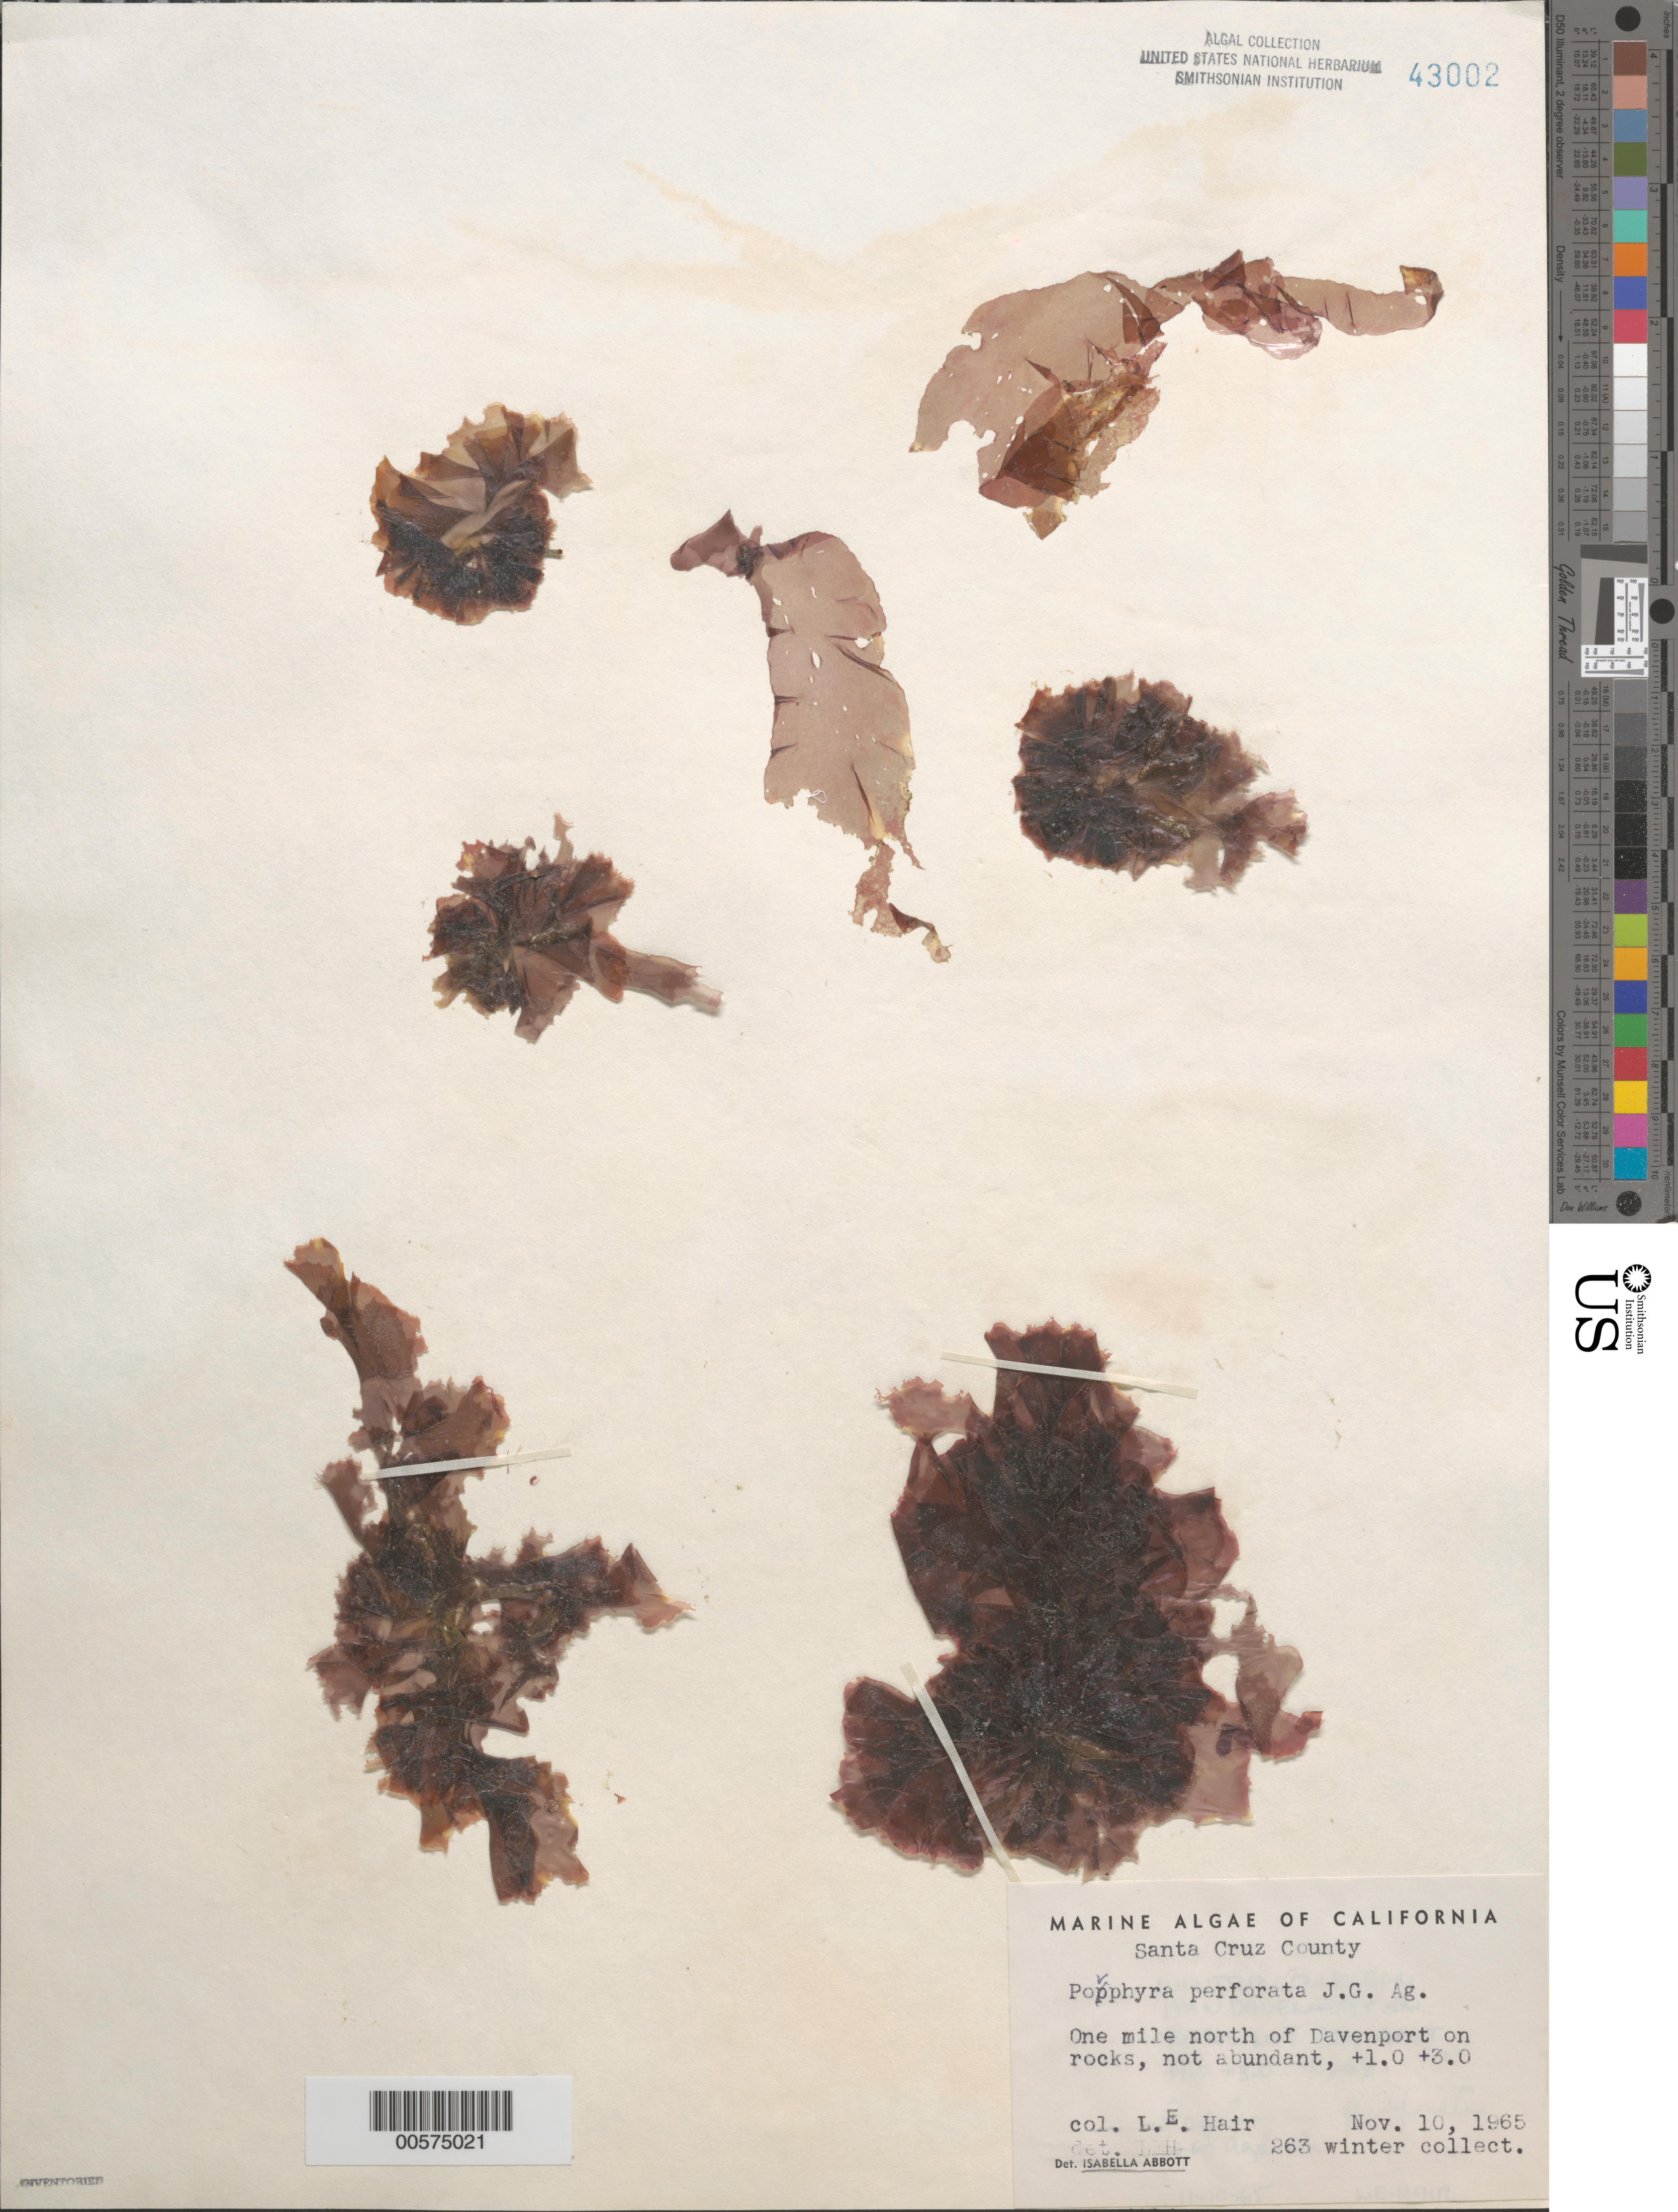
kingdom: Plantae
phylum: Rhodophyta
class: Bangiophyceae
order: Bangiales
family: Bangiaceae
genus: Pyropia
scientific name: Pyropia perforata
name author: (J. Agardh) S.C. Lindstrom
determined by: Algae name updating Project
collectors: L. Hair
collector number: Leh 263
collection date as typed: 10 Nov 1965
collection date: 1965-11-10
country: United States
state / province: California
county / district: Santa Cruz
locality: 1 mile north of Davenport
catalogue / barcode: US 43002